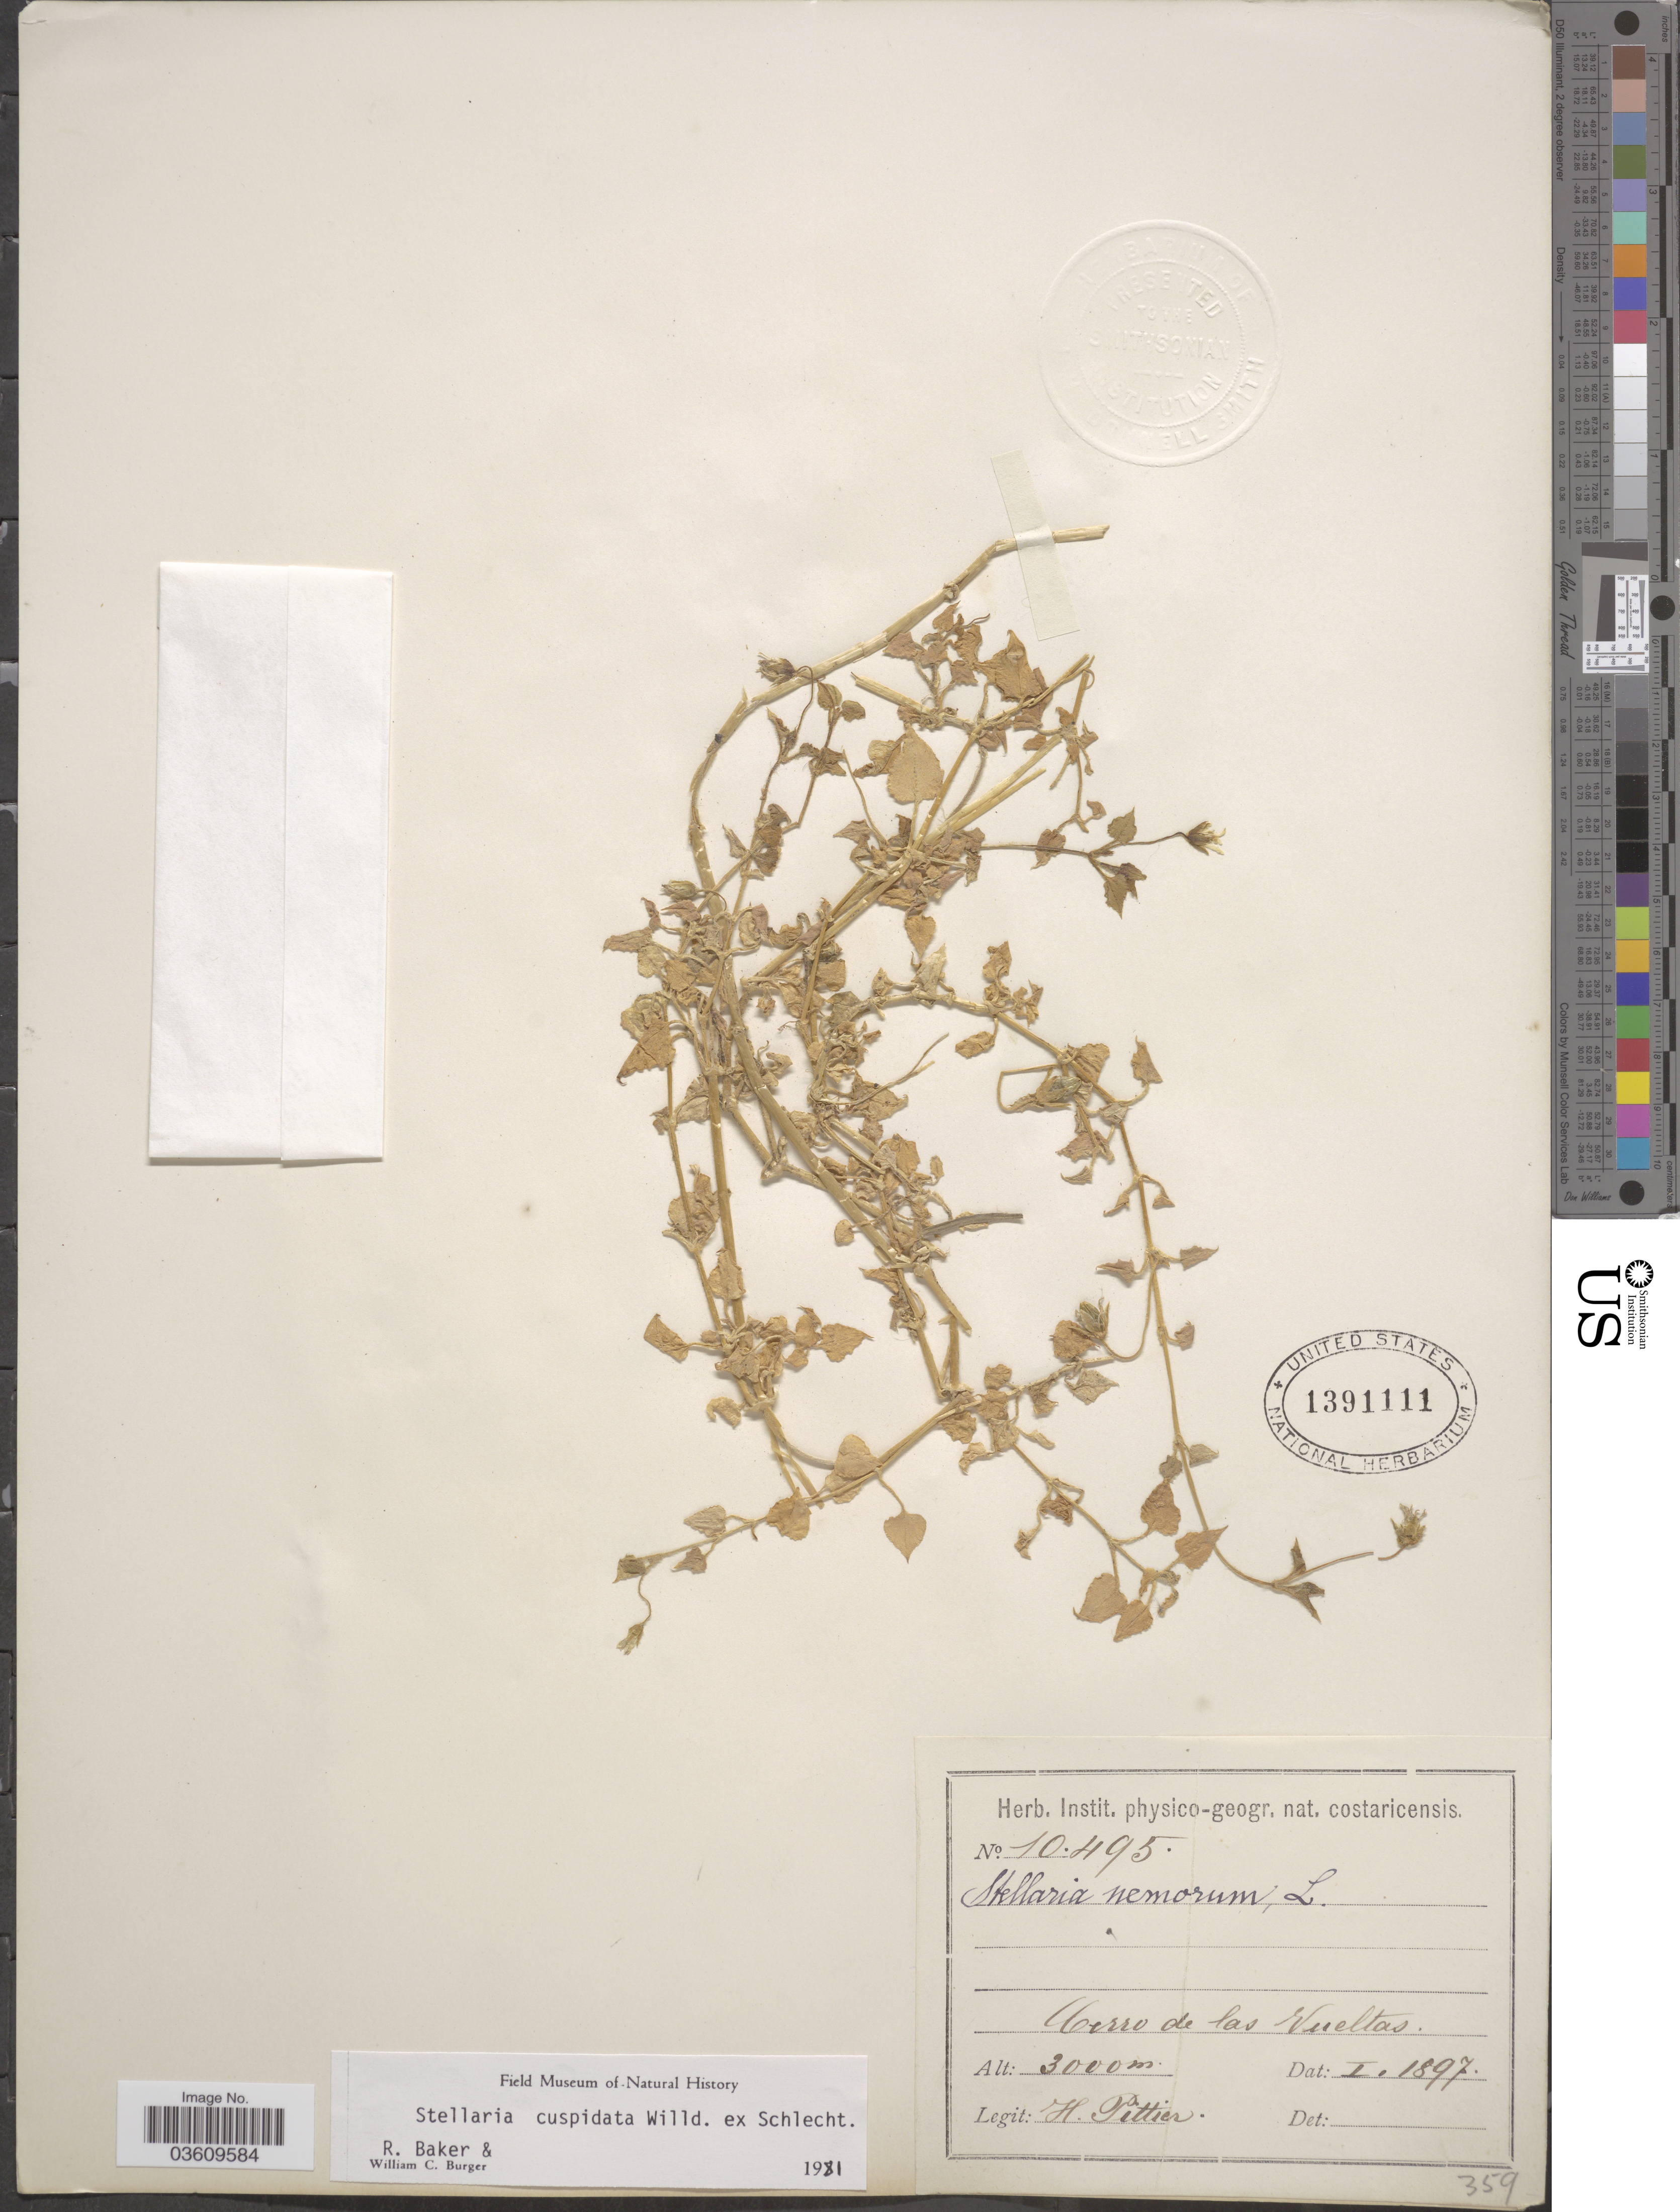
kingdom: Plantae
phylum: Tracheophyta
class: Magnoliopsida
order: Caryophyllales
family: Caryophyllaceae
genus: Stellaria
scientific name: Stellaria cuspidata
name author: Willd. ex Schltdl.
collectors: H. F. Pittier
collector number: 10495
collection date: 1897-01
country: Costa Rica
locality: Cerro de las Vueltas.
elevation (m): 3000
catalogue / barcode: US 1391111